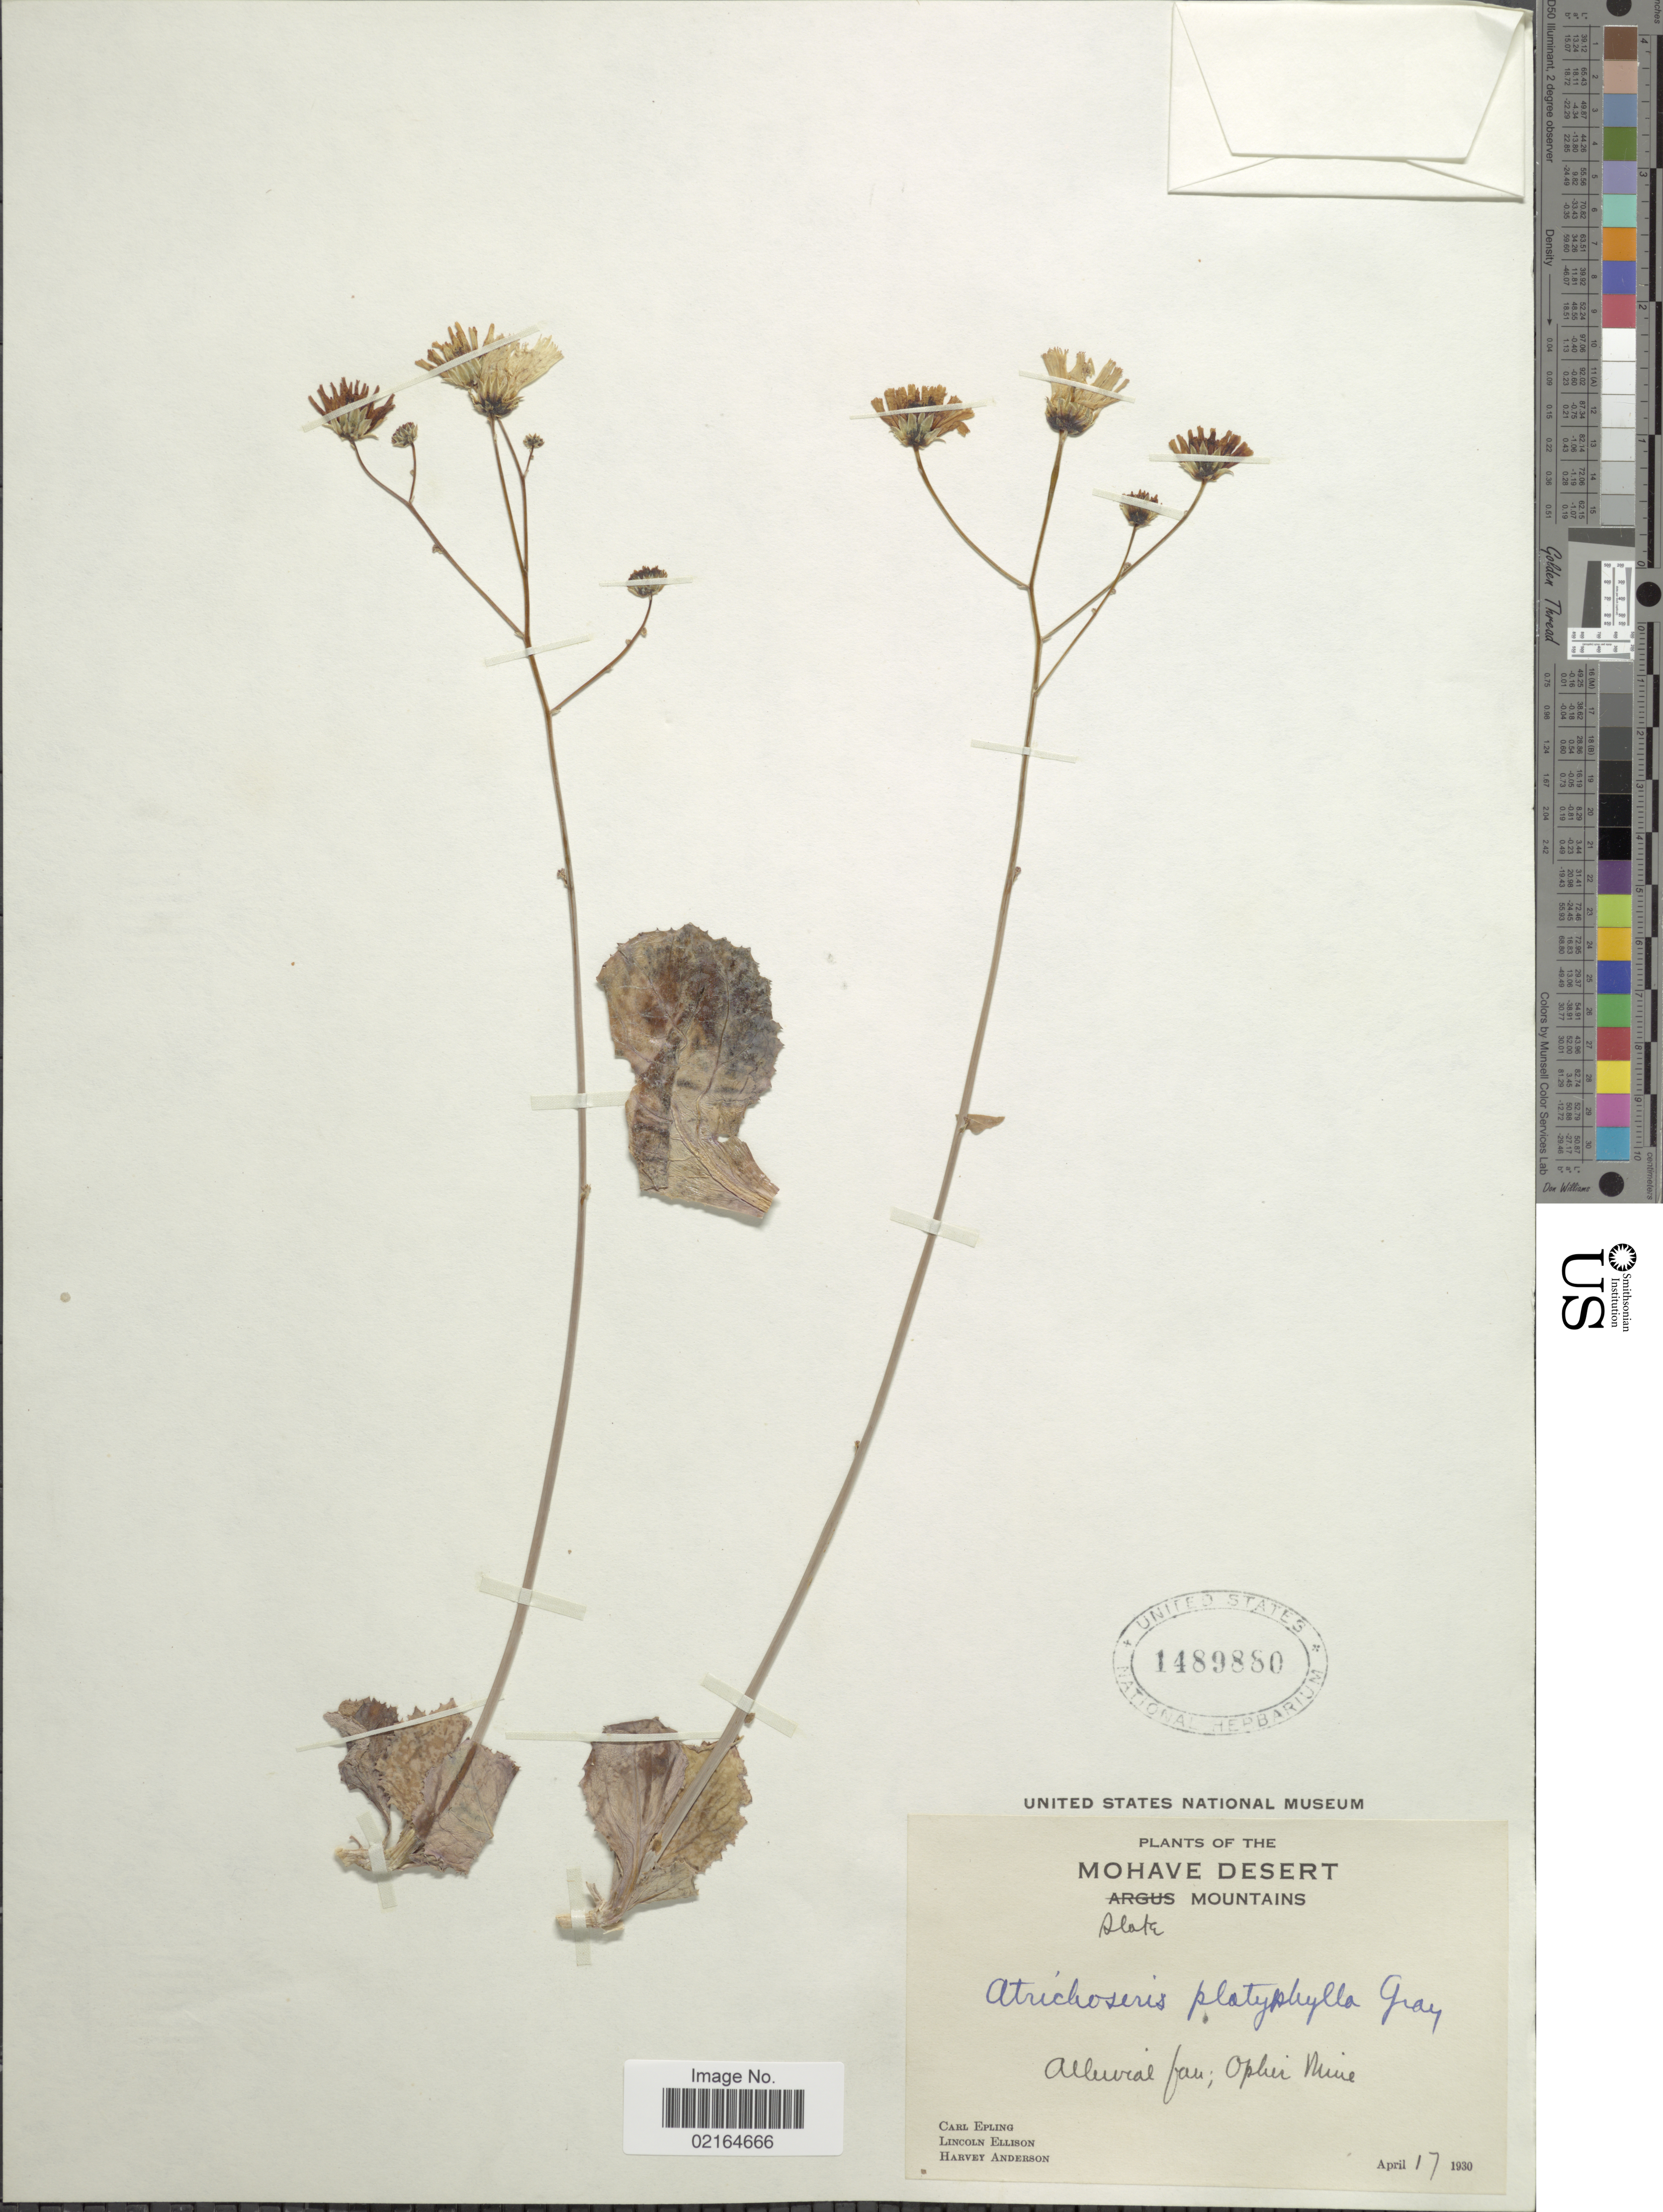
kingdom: Plantae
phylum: Tracheophyta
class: Magnoliopsida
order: Asterales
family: Asteraceae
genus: Atrichoseris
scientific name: Atrichoseris platyphylla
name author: A. Gray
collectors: C. C. Epling, L. Ellison & H. Anderson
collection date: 1930-04-17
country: United States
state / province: California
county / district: Kern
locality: Mohave Desert, Slata Mountains, alluvial fan; Oplier Mine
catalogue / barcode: US 1489880